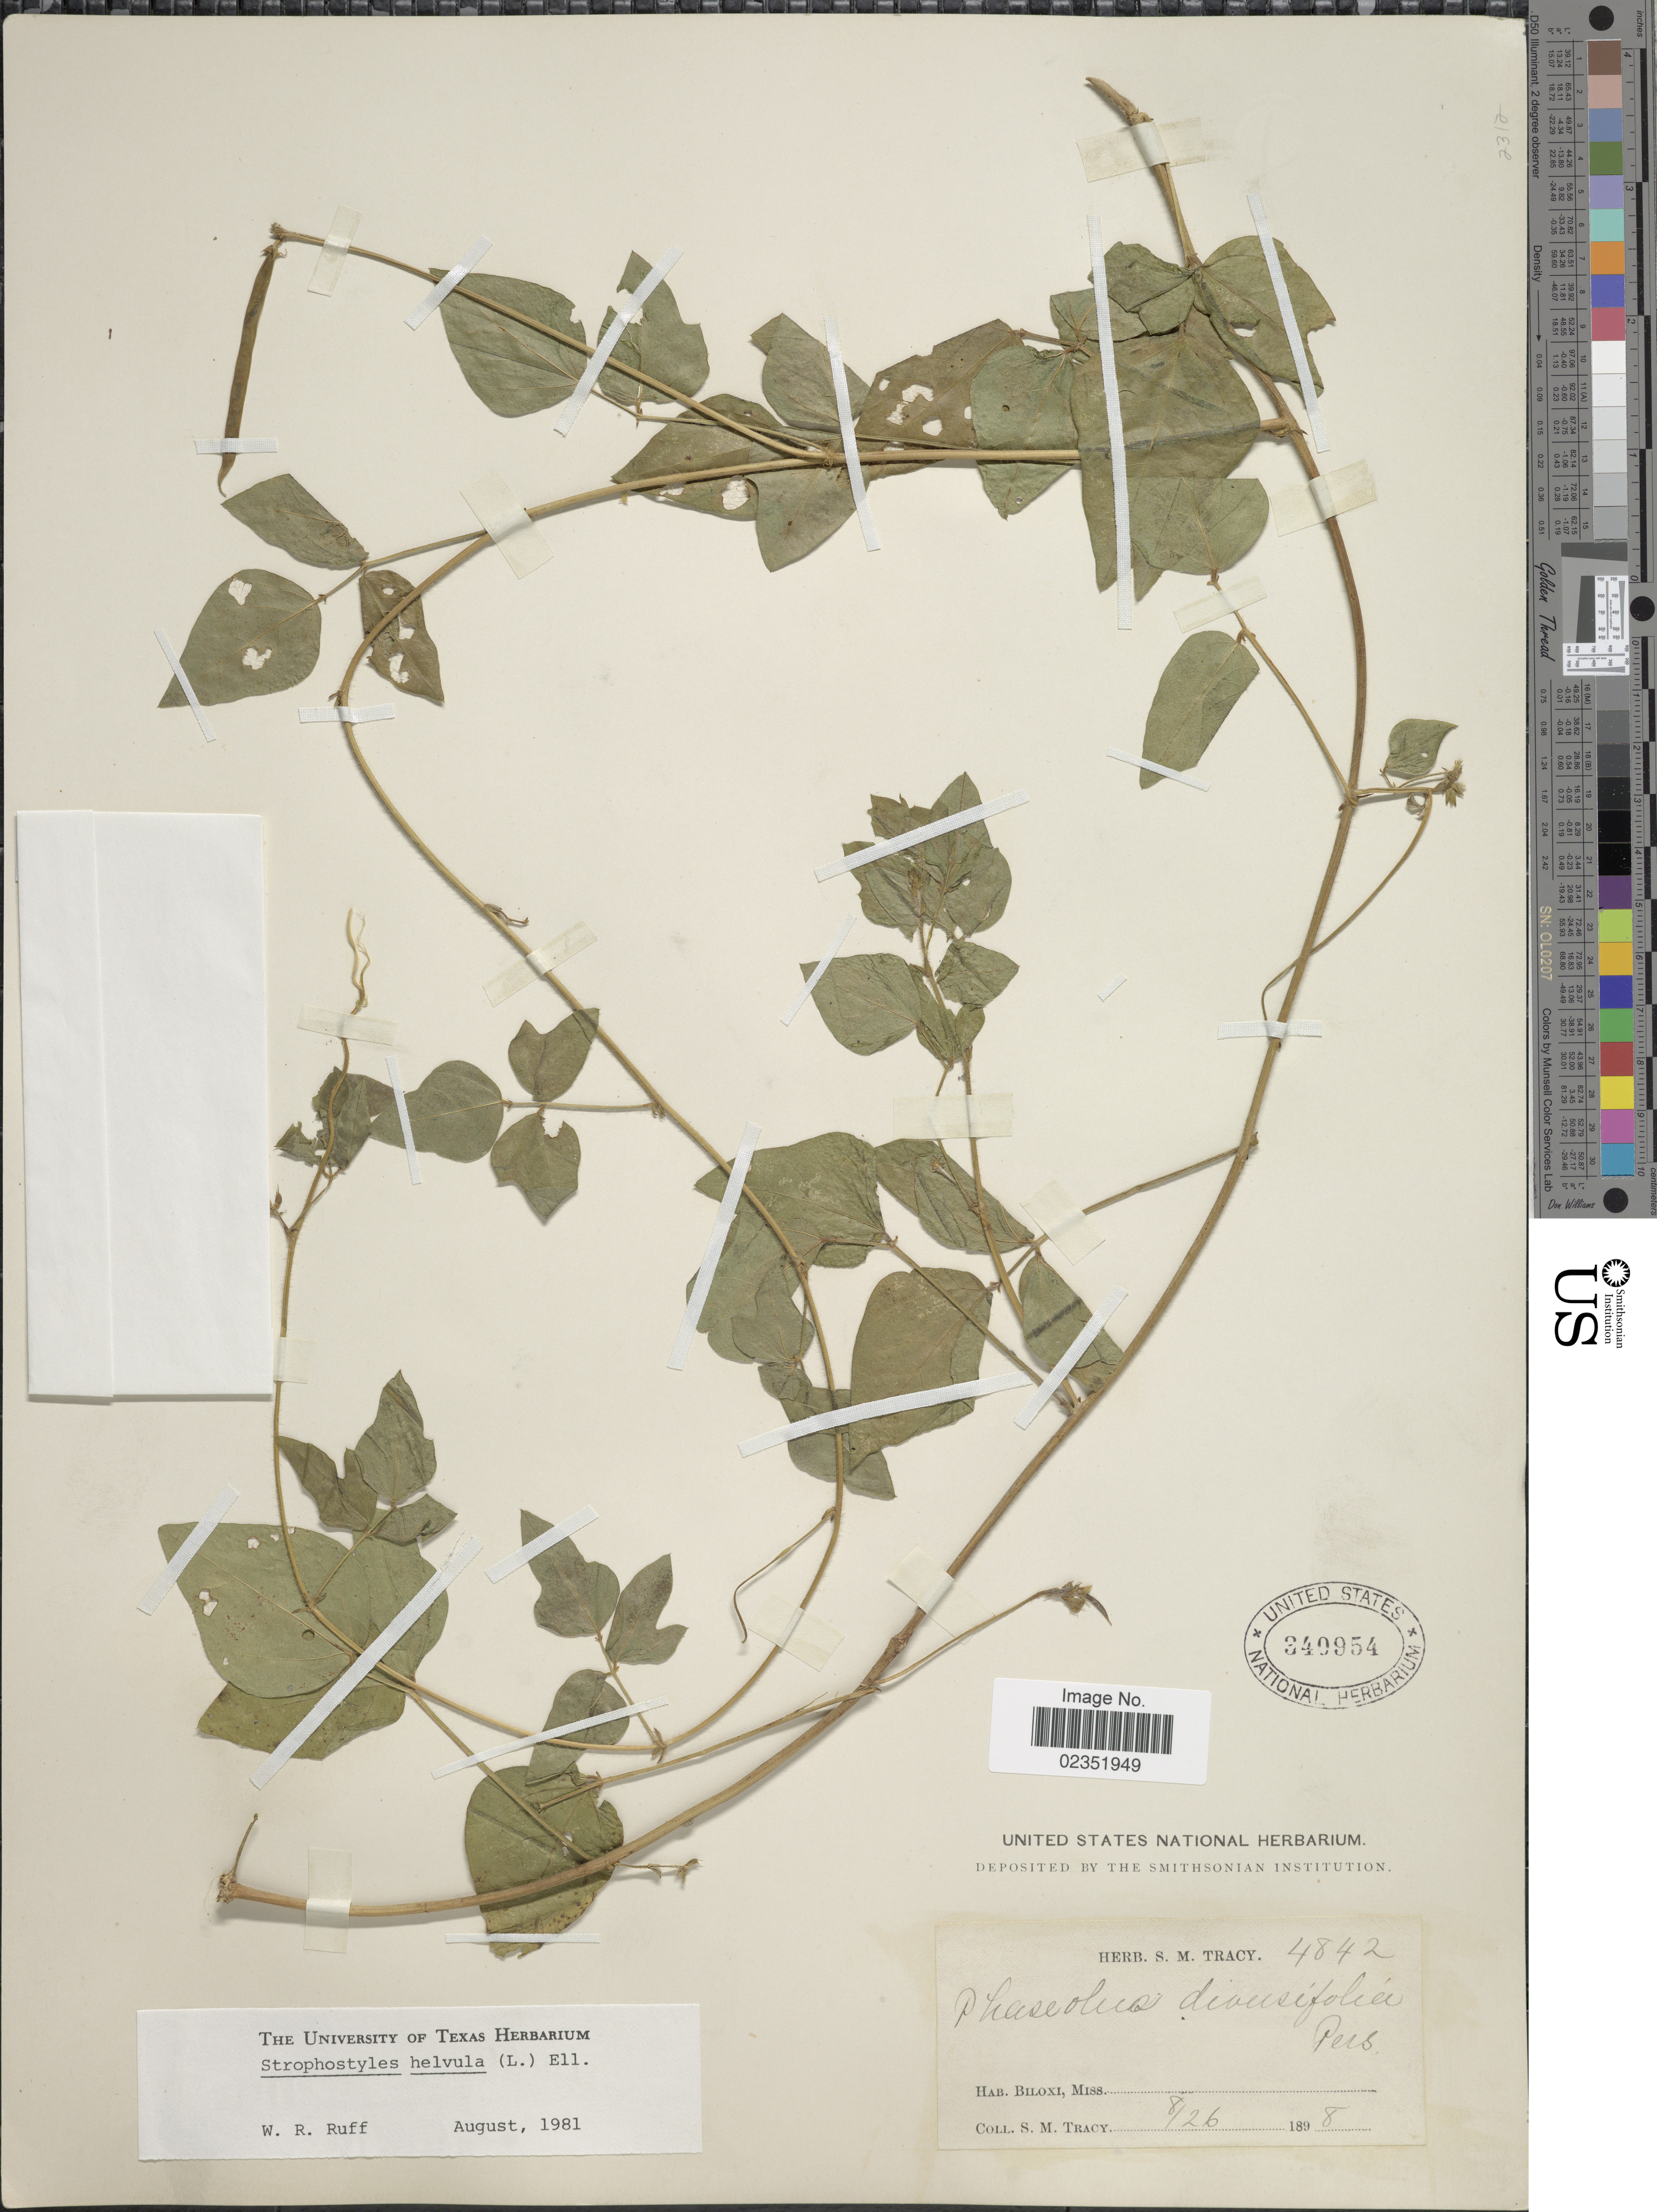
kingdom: Plantae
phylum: Tracheophyta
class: Magnoliopsida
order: Fabales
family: Fabaceae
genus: Strophostyles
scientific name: Strophostyles helvola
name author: (L.) Elliott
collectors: S. M. Tracy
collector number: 4842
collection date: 1898-08-26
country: United States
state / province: Mississippi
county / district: Harrison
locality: Biloxi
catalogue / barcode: US 340954